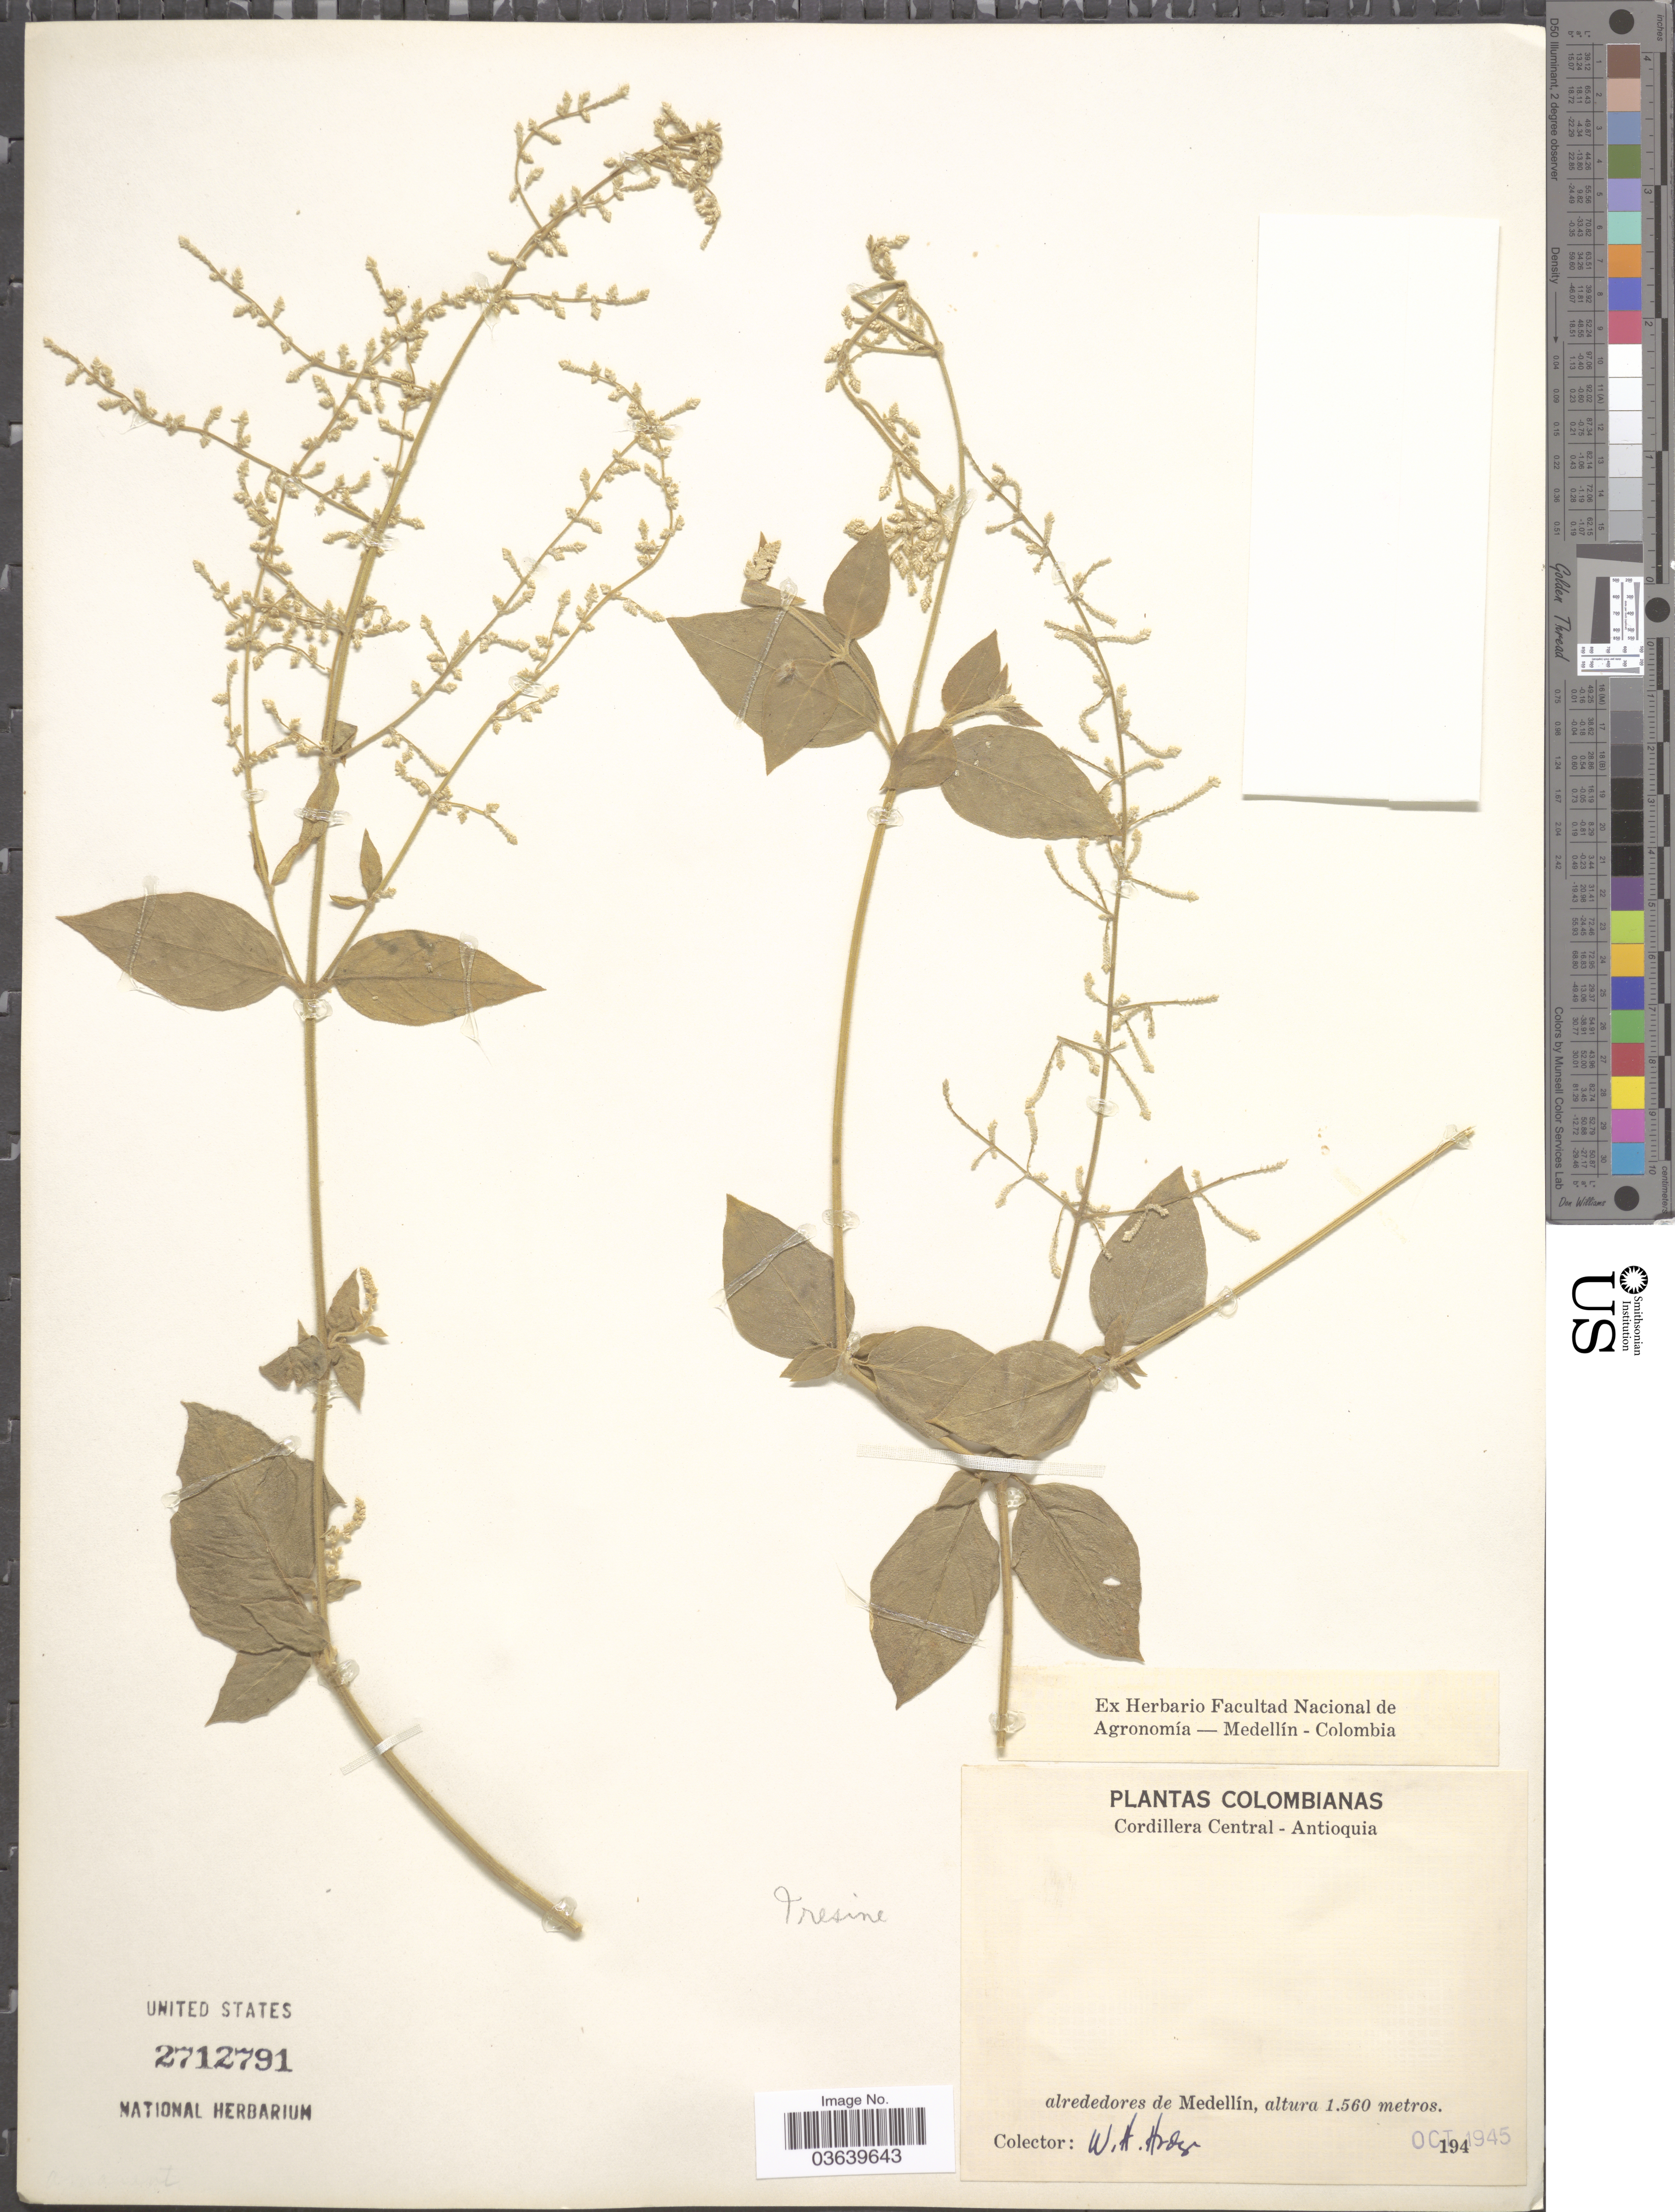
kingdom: Plantae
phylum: Tracheophyta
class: Magnoliopsida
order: Caryophyllales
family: Amaranthaceae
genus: Iresine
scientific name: Iresine sp.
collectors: W. Archer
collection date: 1945-10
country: Colombia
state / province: Antioquia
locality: Cordillera Central. Alrededores de Medellín.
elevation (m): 1560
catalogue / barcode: US 2712791